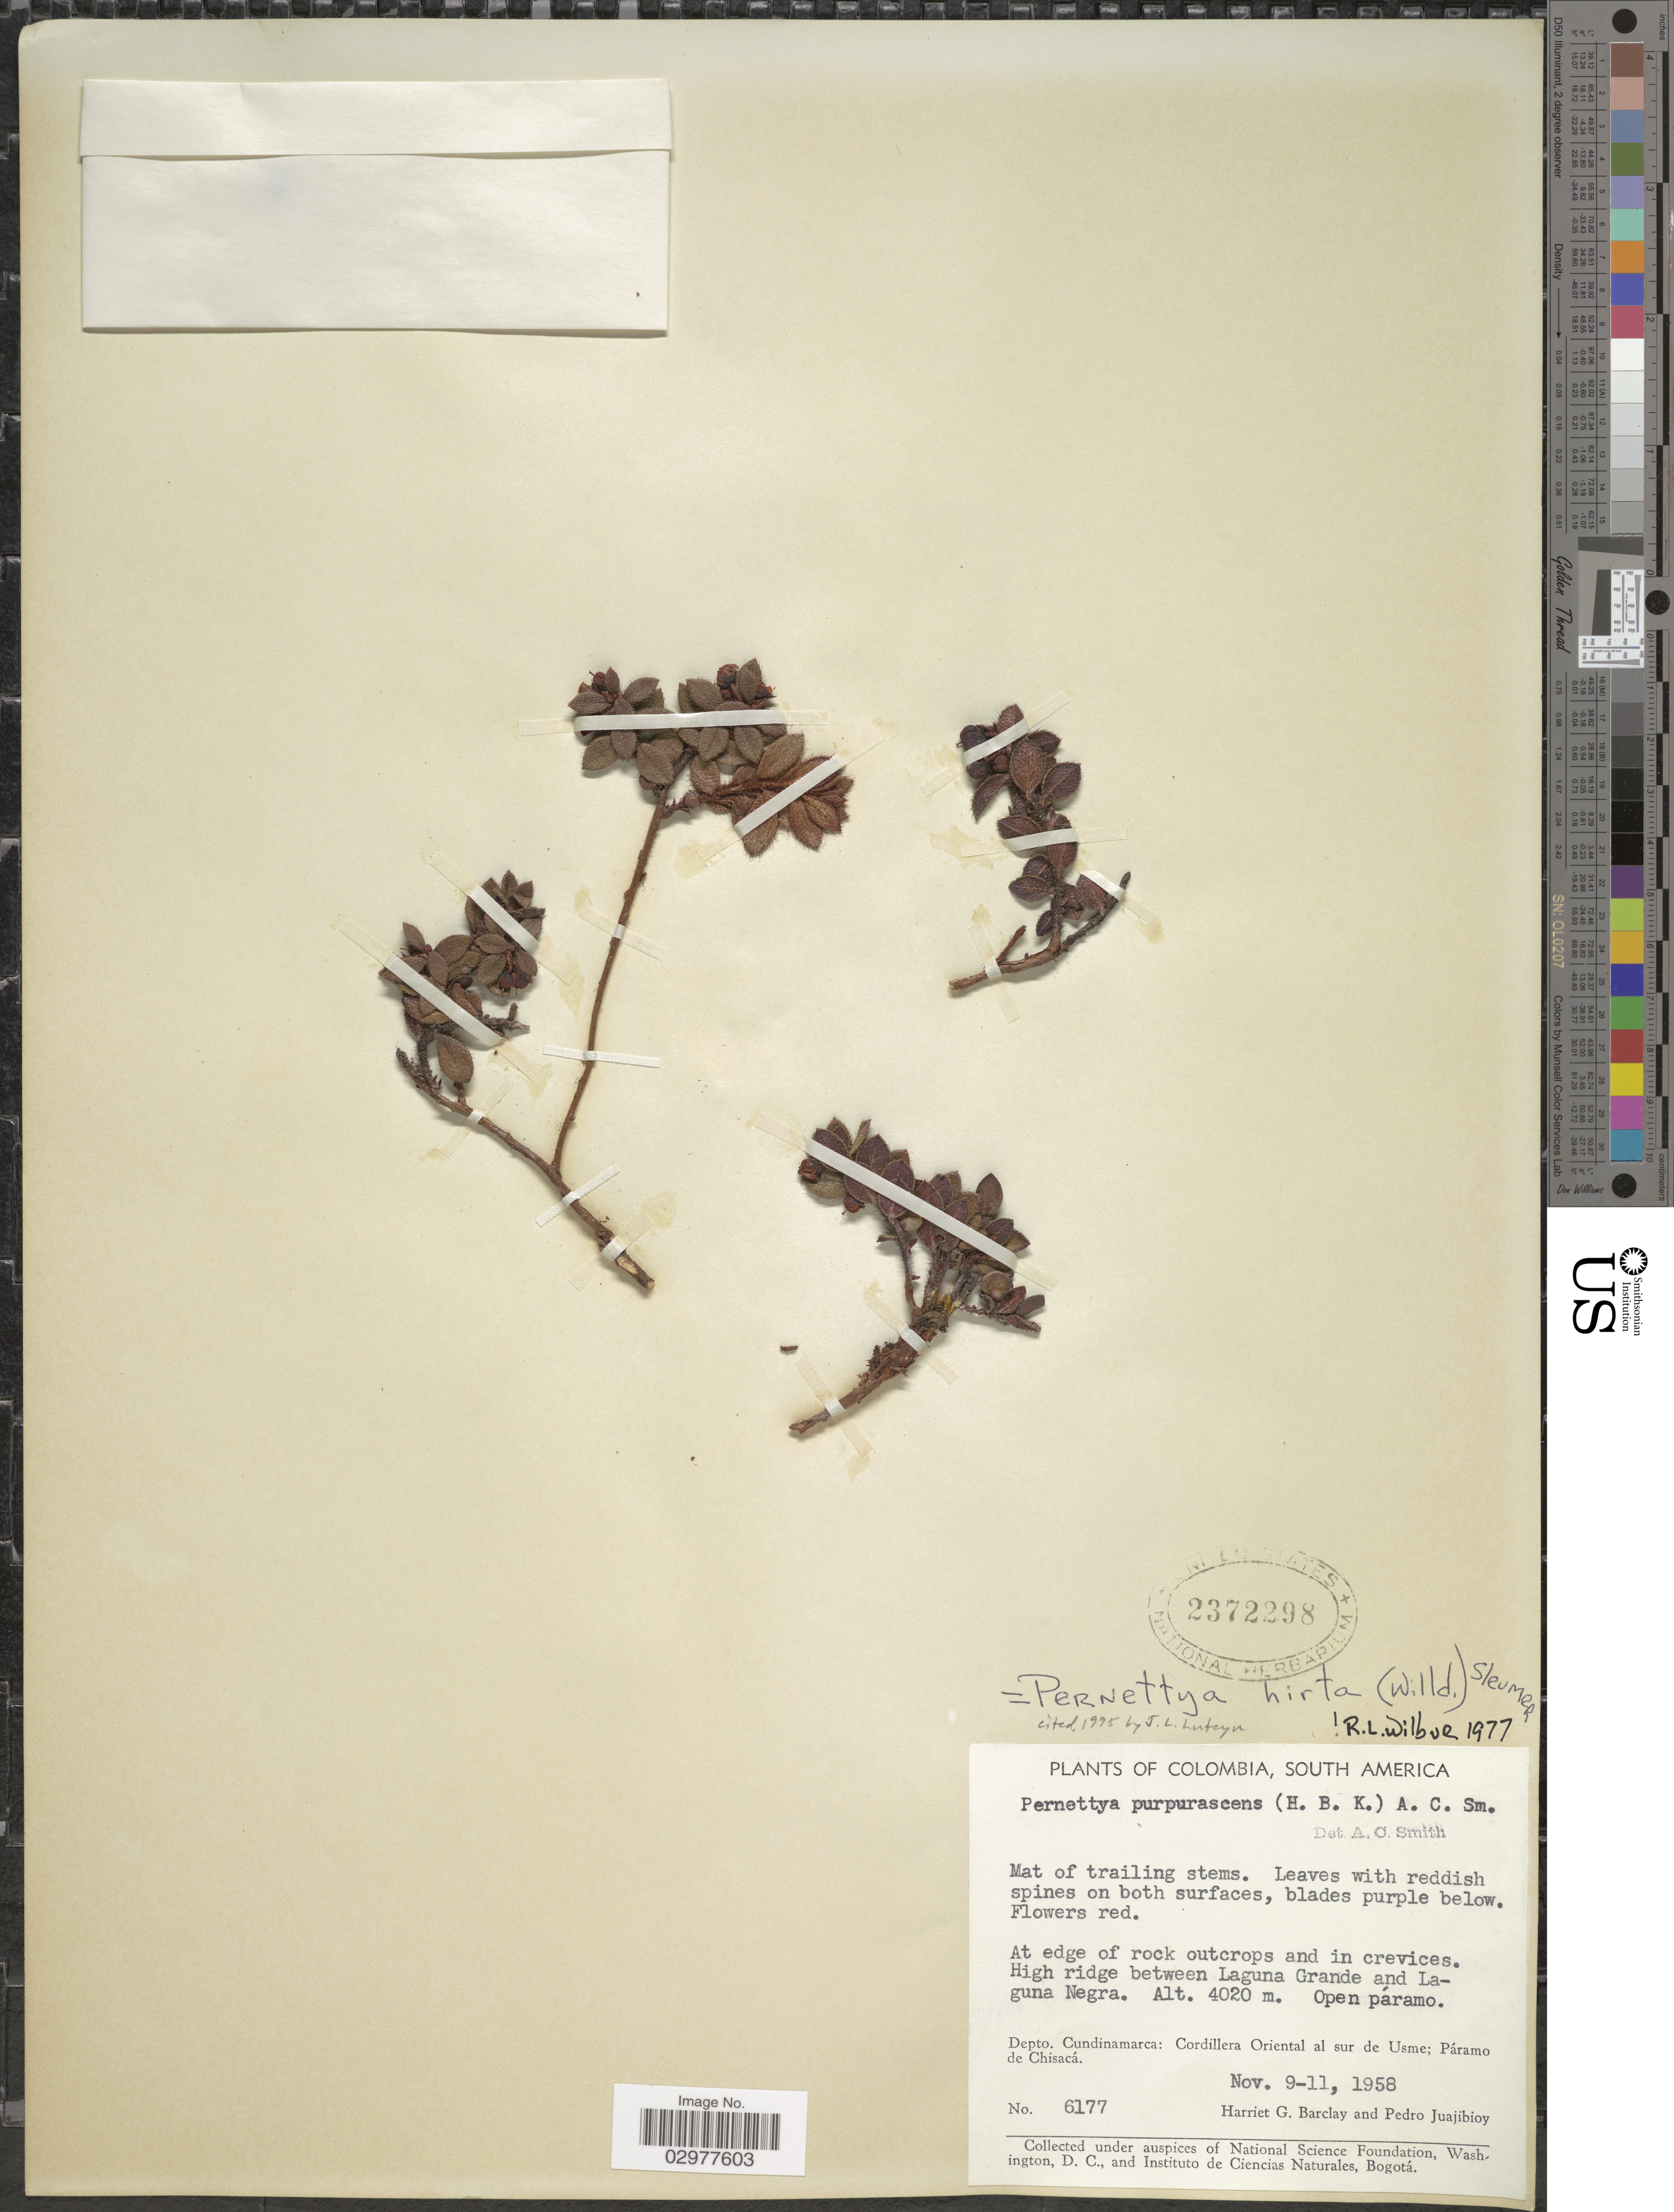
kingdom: Plantae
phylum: Tracheophyta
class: Magnoliopsida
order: Ericales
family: Ericaceae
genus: Pernettya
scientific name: Pernettya hirta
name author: (Willd.) Sleumer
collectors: H. G. Barclay & P. Juajibioy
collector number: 6177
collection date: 1958-11-09/1958-11-11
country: Colombia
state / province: Cundinamarca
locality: High ridge between Laguna Grande and Laguna Negra, Depto. Cundinamarca: Cordillera Oriental al sur de Usme; Páramo de Chisacá.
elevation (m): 4020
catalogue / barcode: US 2372298